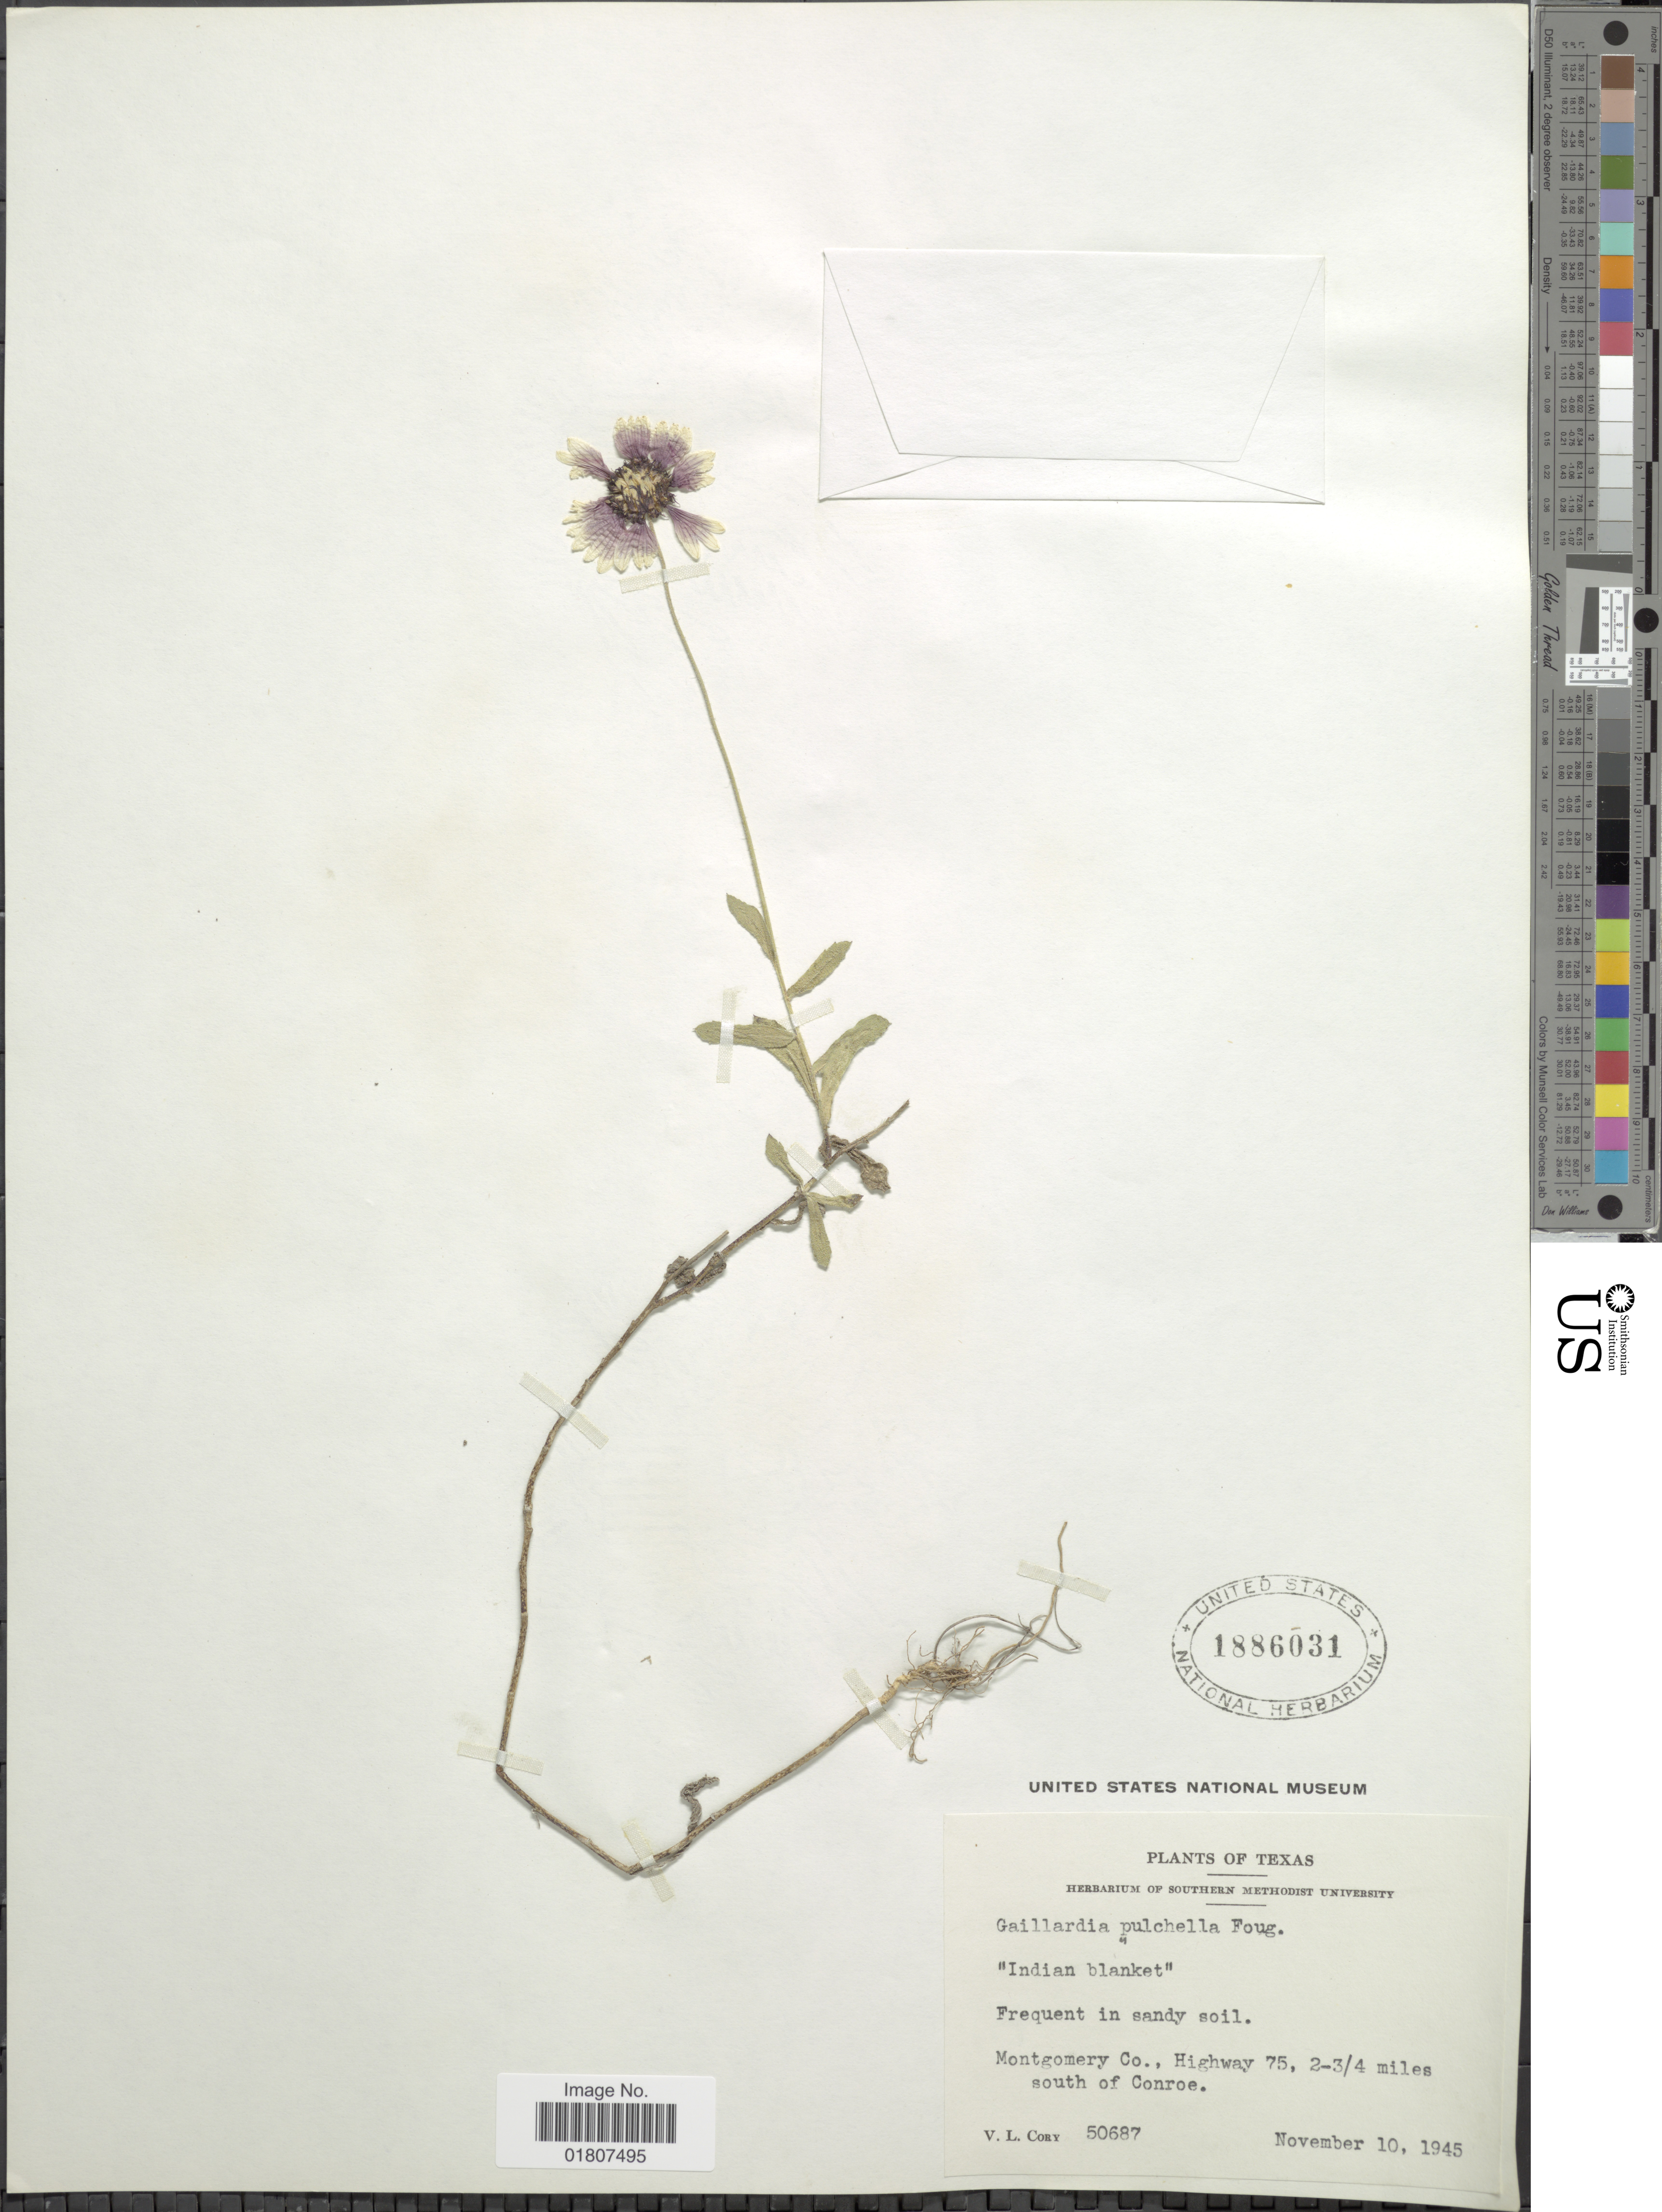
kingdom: Plantae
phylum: Tracheophyta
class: Magnoliopsida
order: Asterales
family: Asteraceae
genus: Gaillardia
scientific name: Gaillardia pulchella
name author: Foug.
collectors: V. Cory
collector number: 50687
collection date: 1945-11-10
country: United States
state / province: Texas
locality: Montgomery Co., Highway 75, 2-3/4 miles south of Conroe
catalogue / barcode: US 1886031